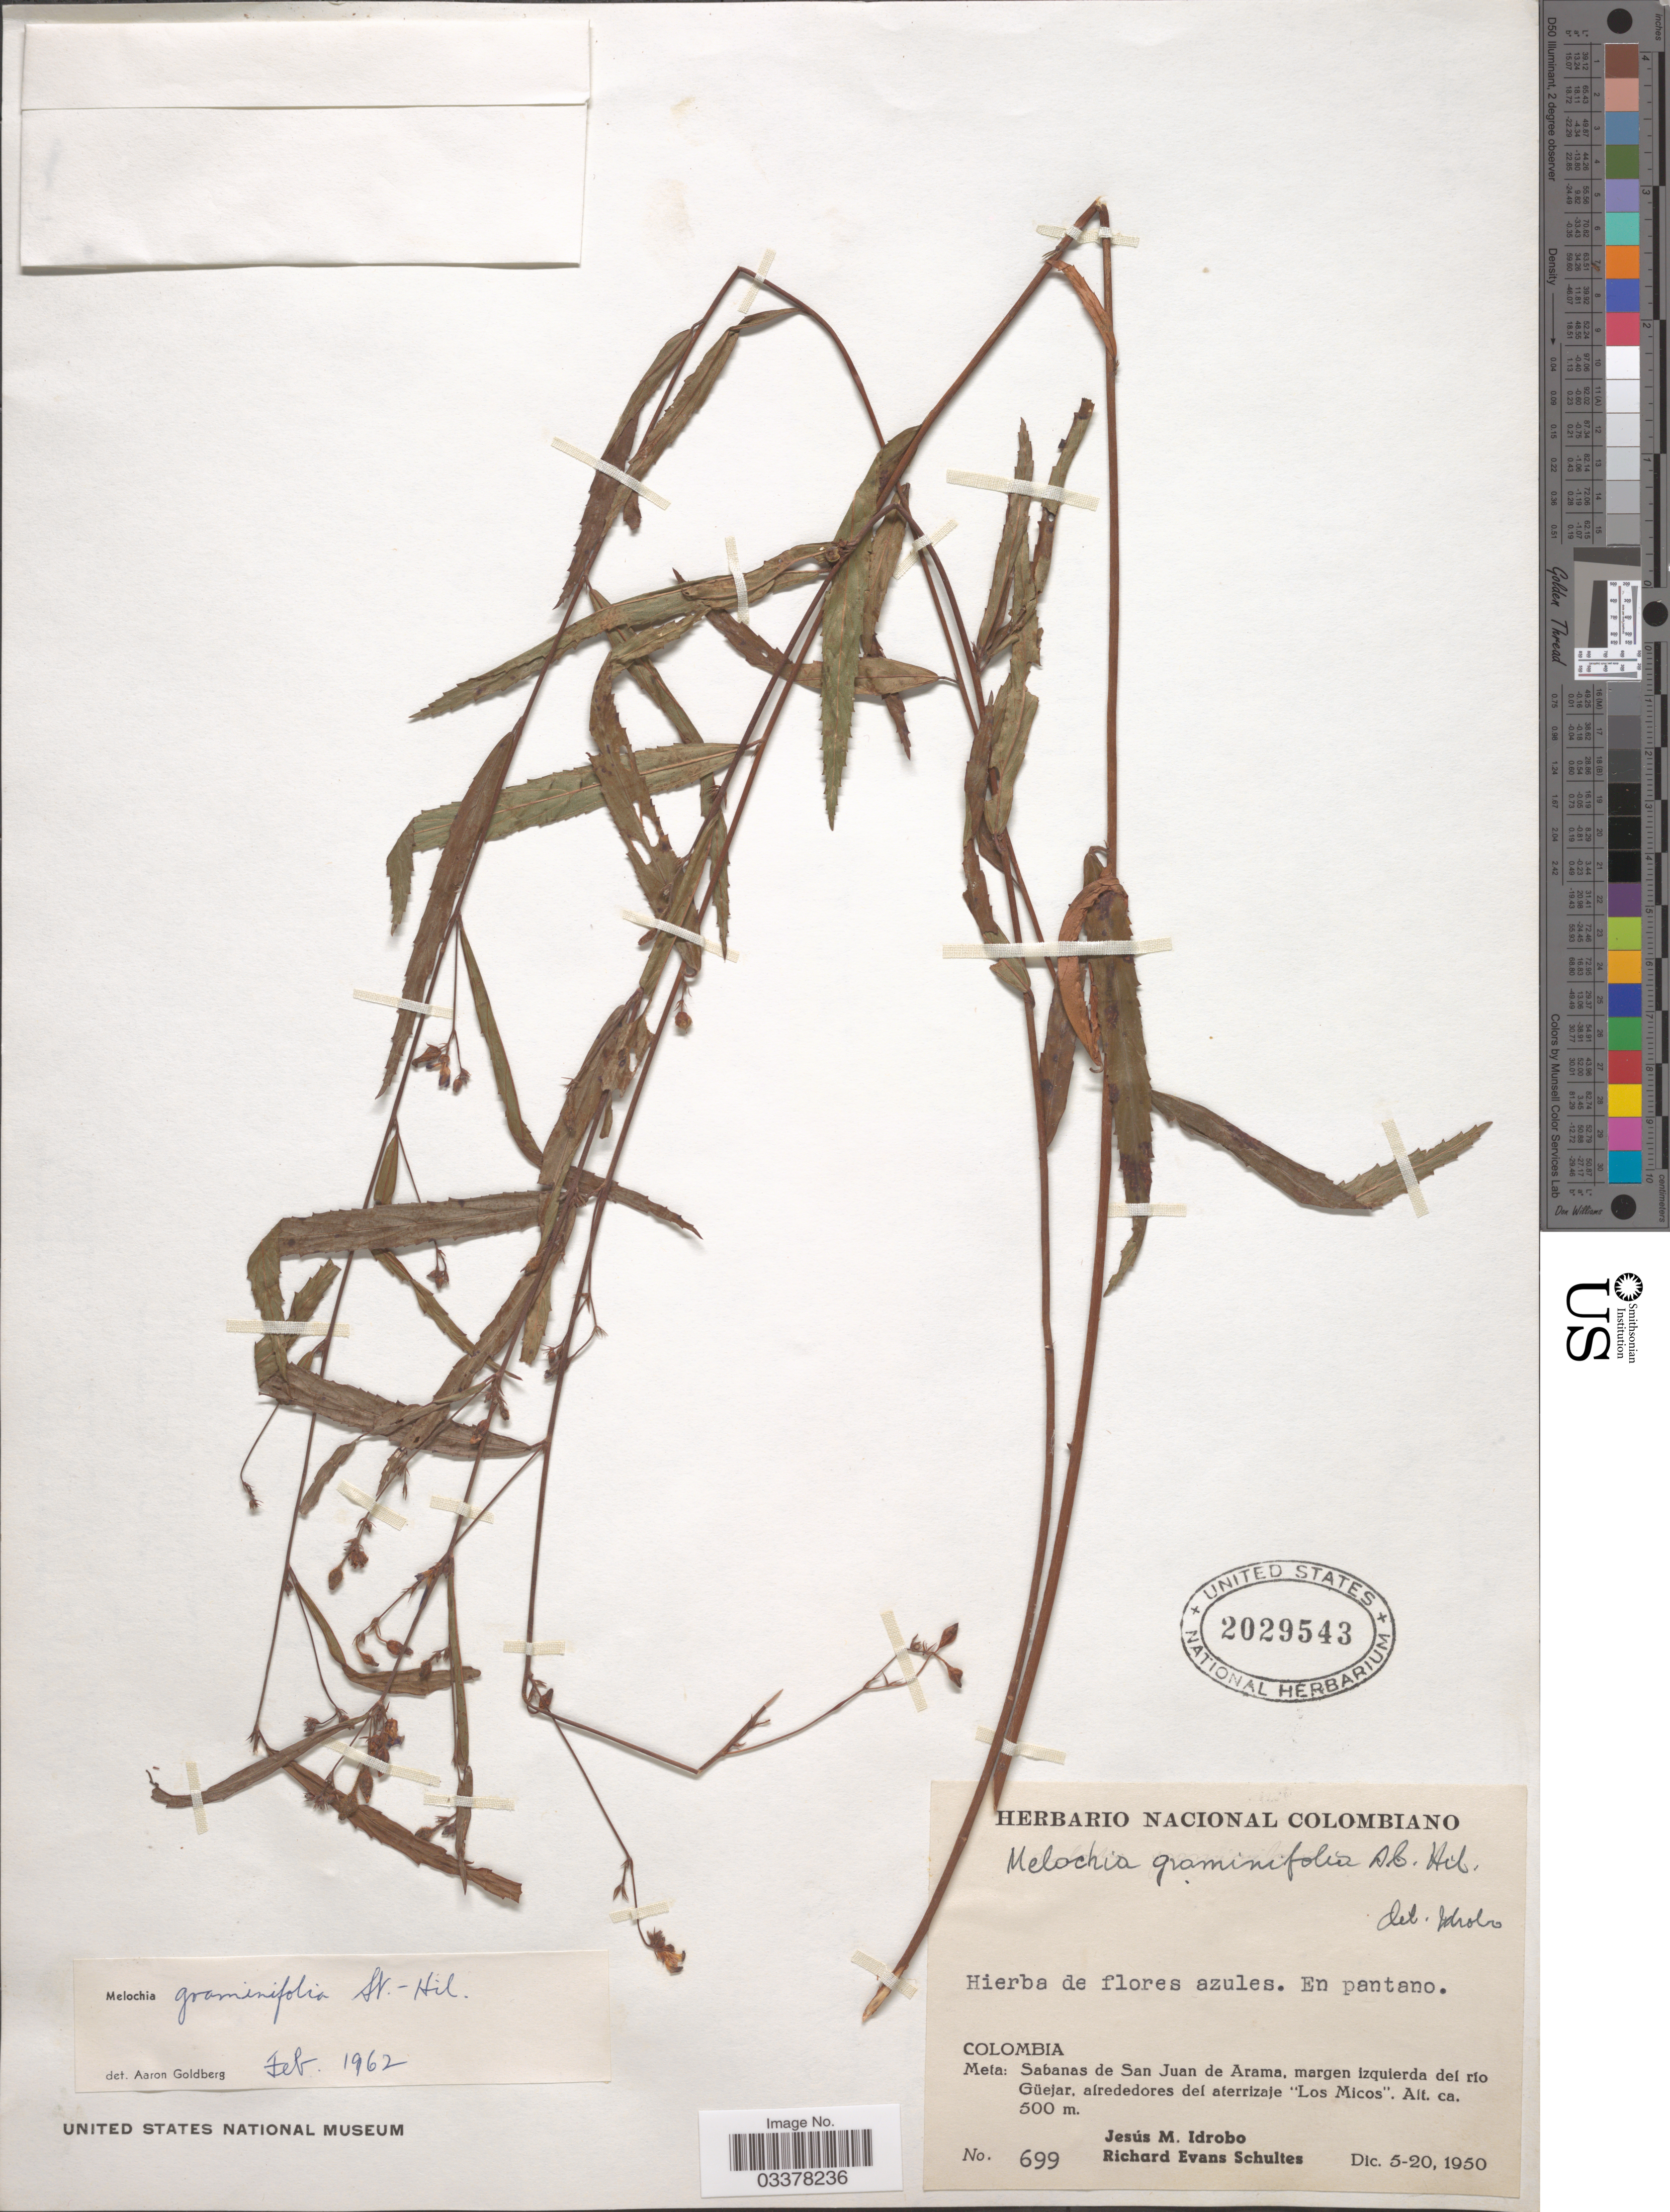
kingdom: Plantae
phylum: Tracheophyta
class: Magnoliopsida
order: Malvales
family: Malvaceae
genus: Melochia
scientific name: Melochia graminifolia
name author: A. St.-Hil.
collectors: J. M. Idrobo & R. E. Schultes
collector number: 699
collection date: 1950-12-05/1950-12-20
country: Colombia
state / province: Meta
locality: Sabanas de San Juan de Arama, margen izquierda del río Güejar, alrededores del aterrizaje "Los Micos".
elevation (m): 500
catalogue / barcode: US 2029543